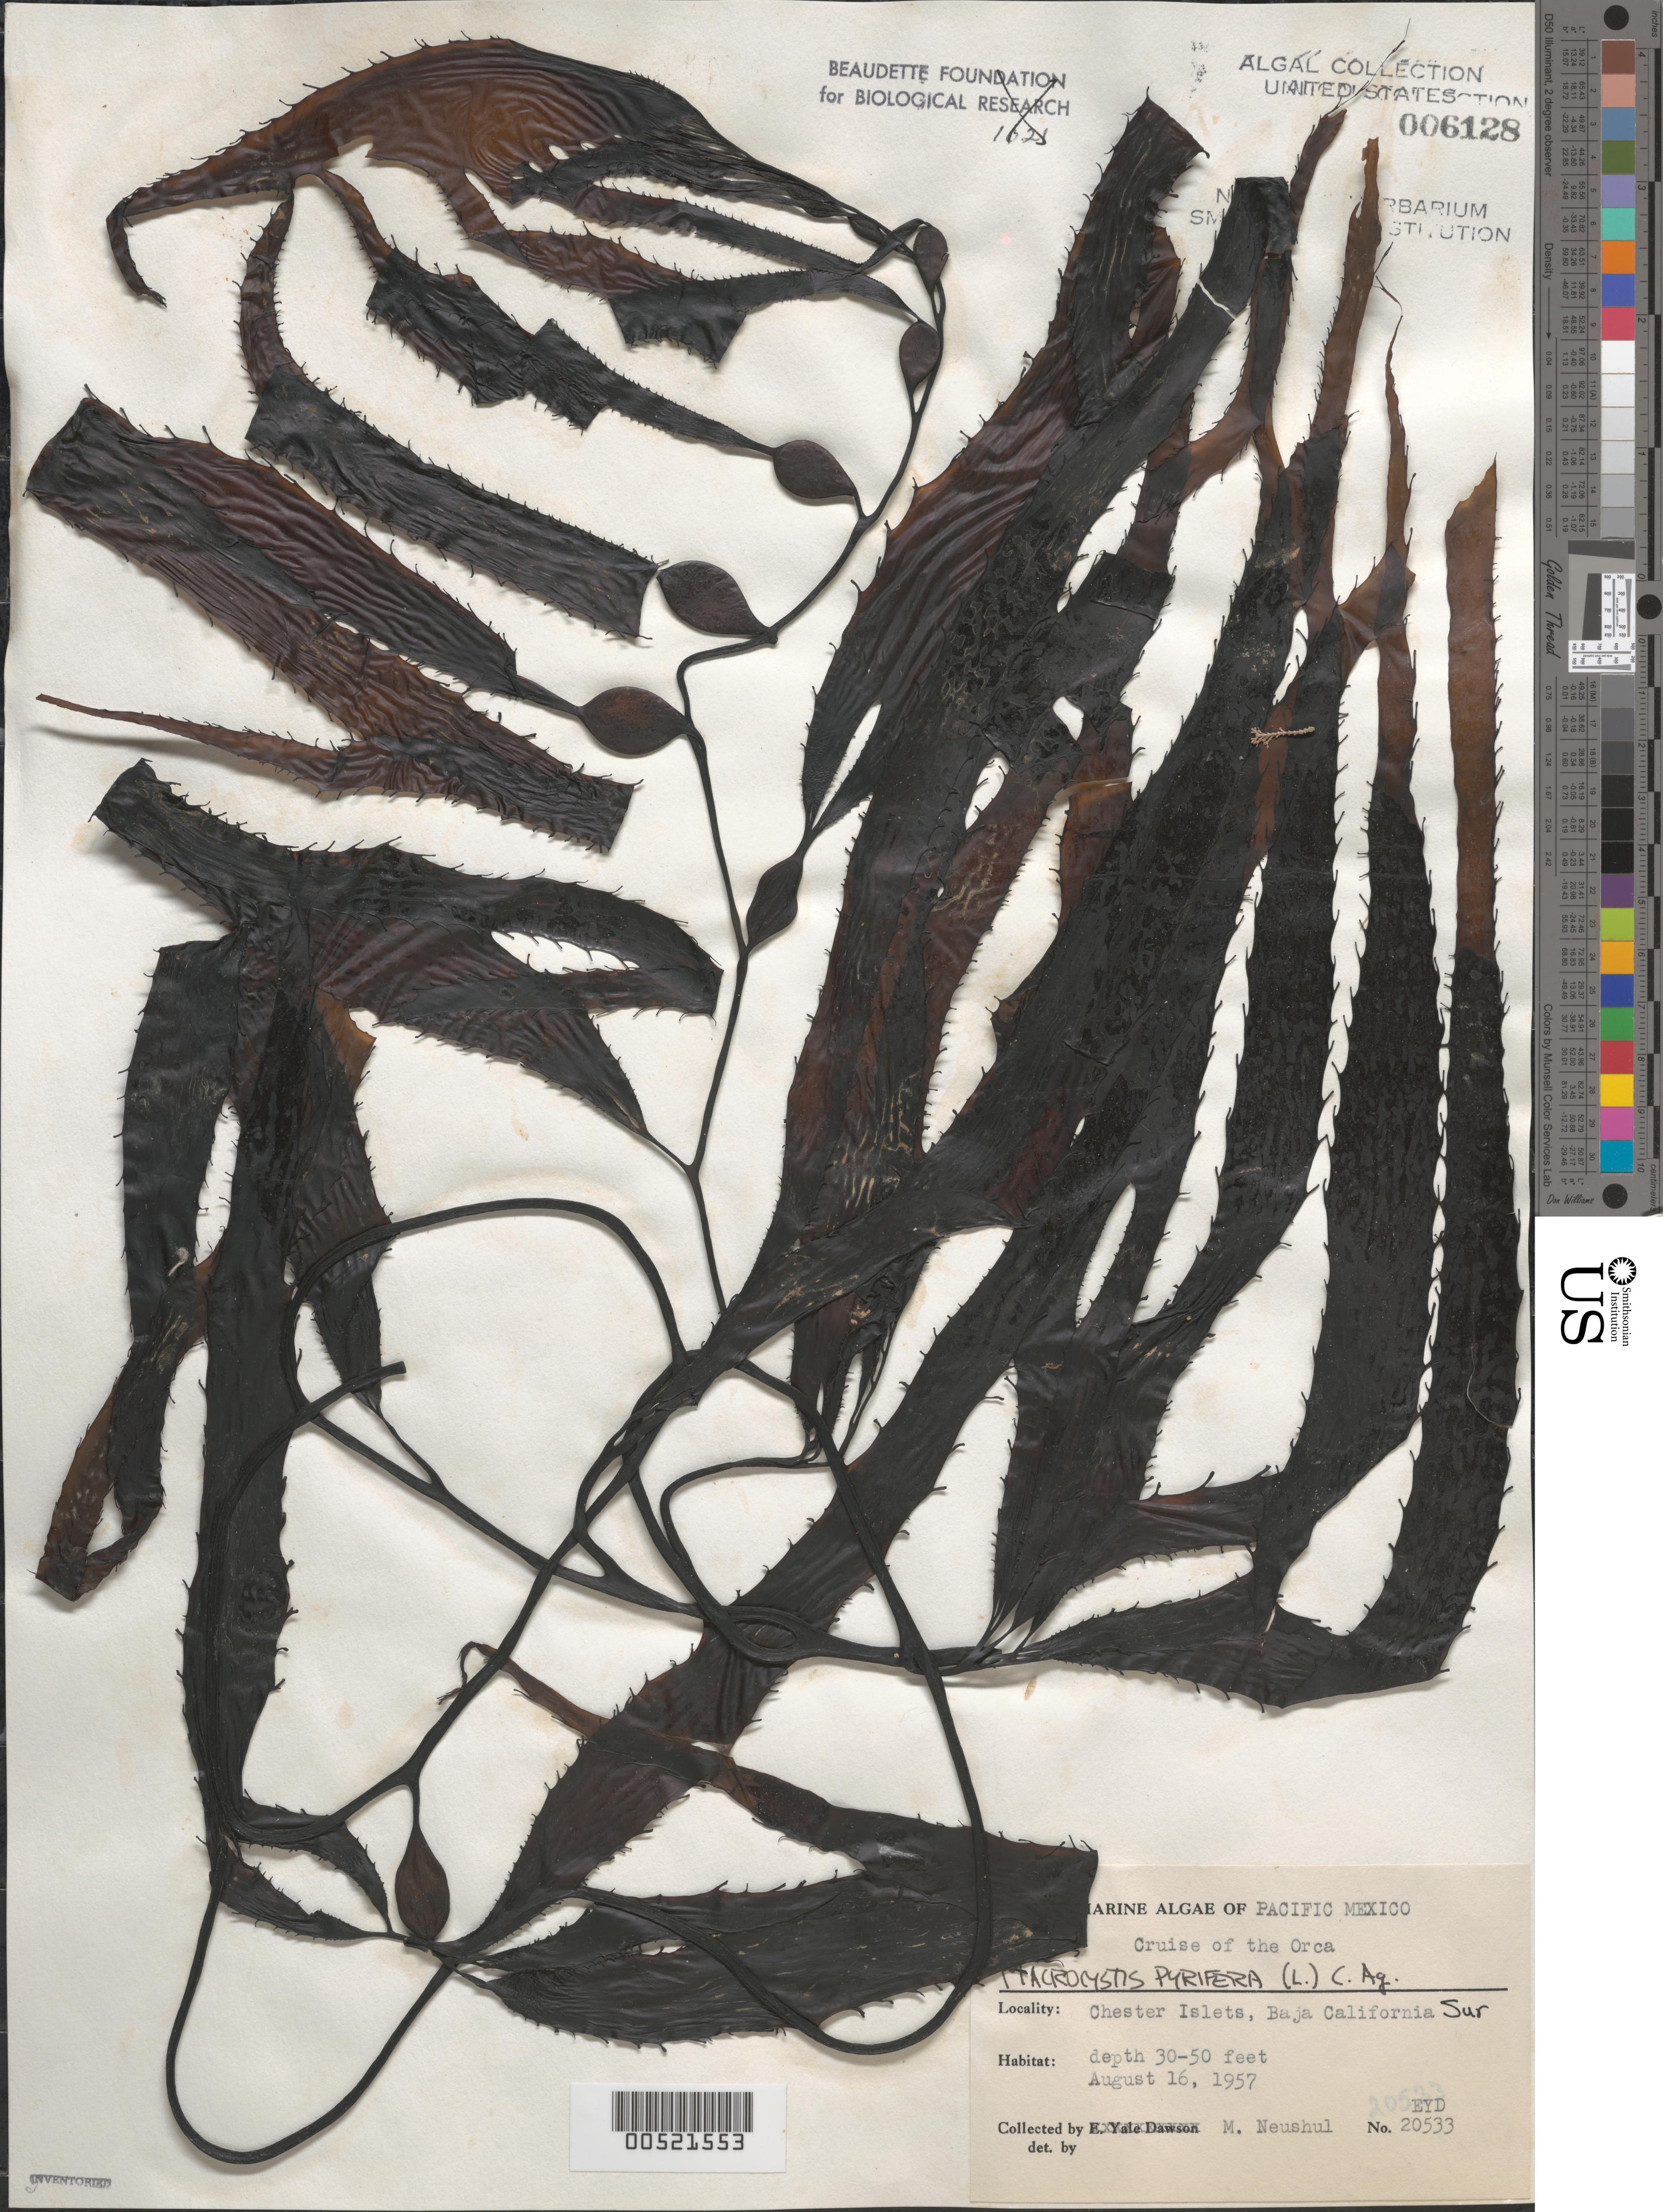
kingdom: Chromista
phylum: Ochrophyta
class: Phaeophyceae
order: Laminariales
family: Laminariaceae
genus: Macrocystis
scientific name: Macrocystis pyrifera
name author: (L.) C. Agardh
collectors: M. Neushul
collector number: EYD 20533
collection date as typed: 16 Aug 1957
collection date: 1957-08-16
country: Mexico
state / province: Baja California Sur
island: Chester Islets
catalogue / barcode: US 6128